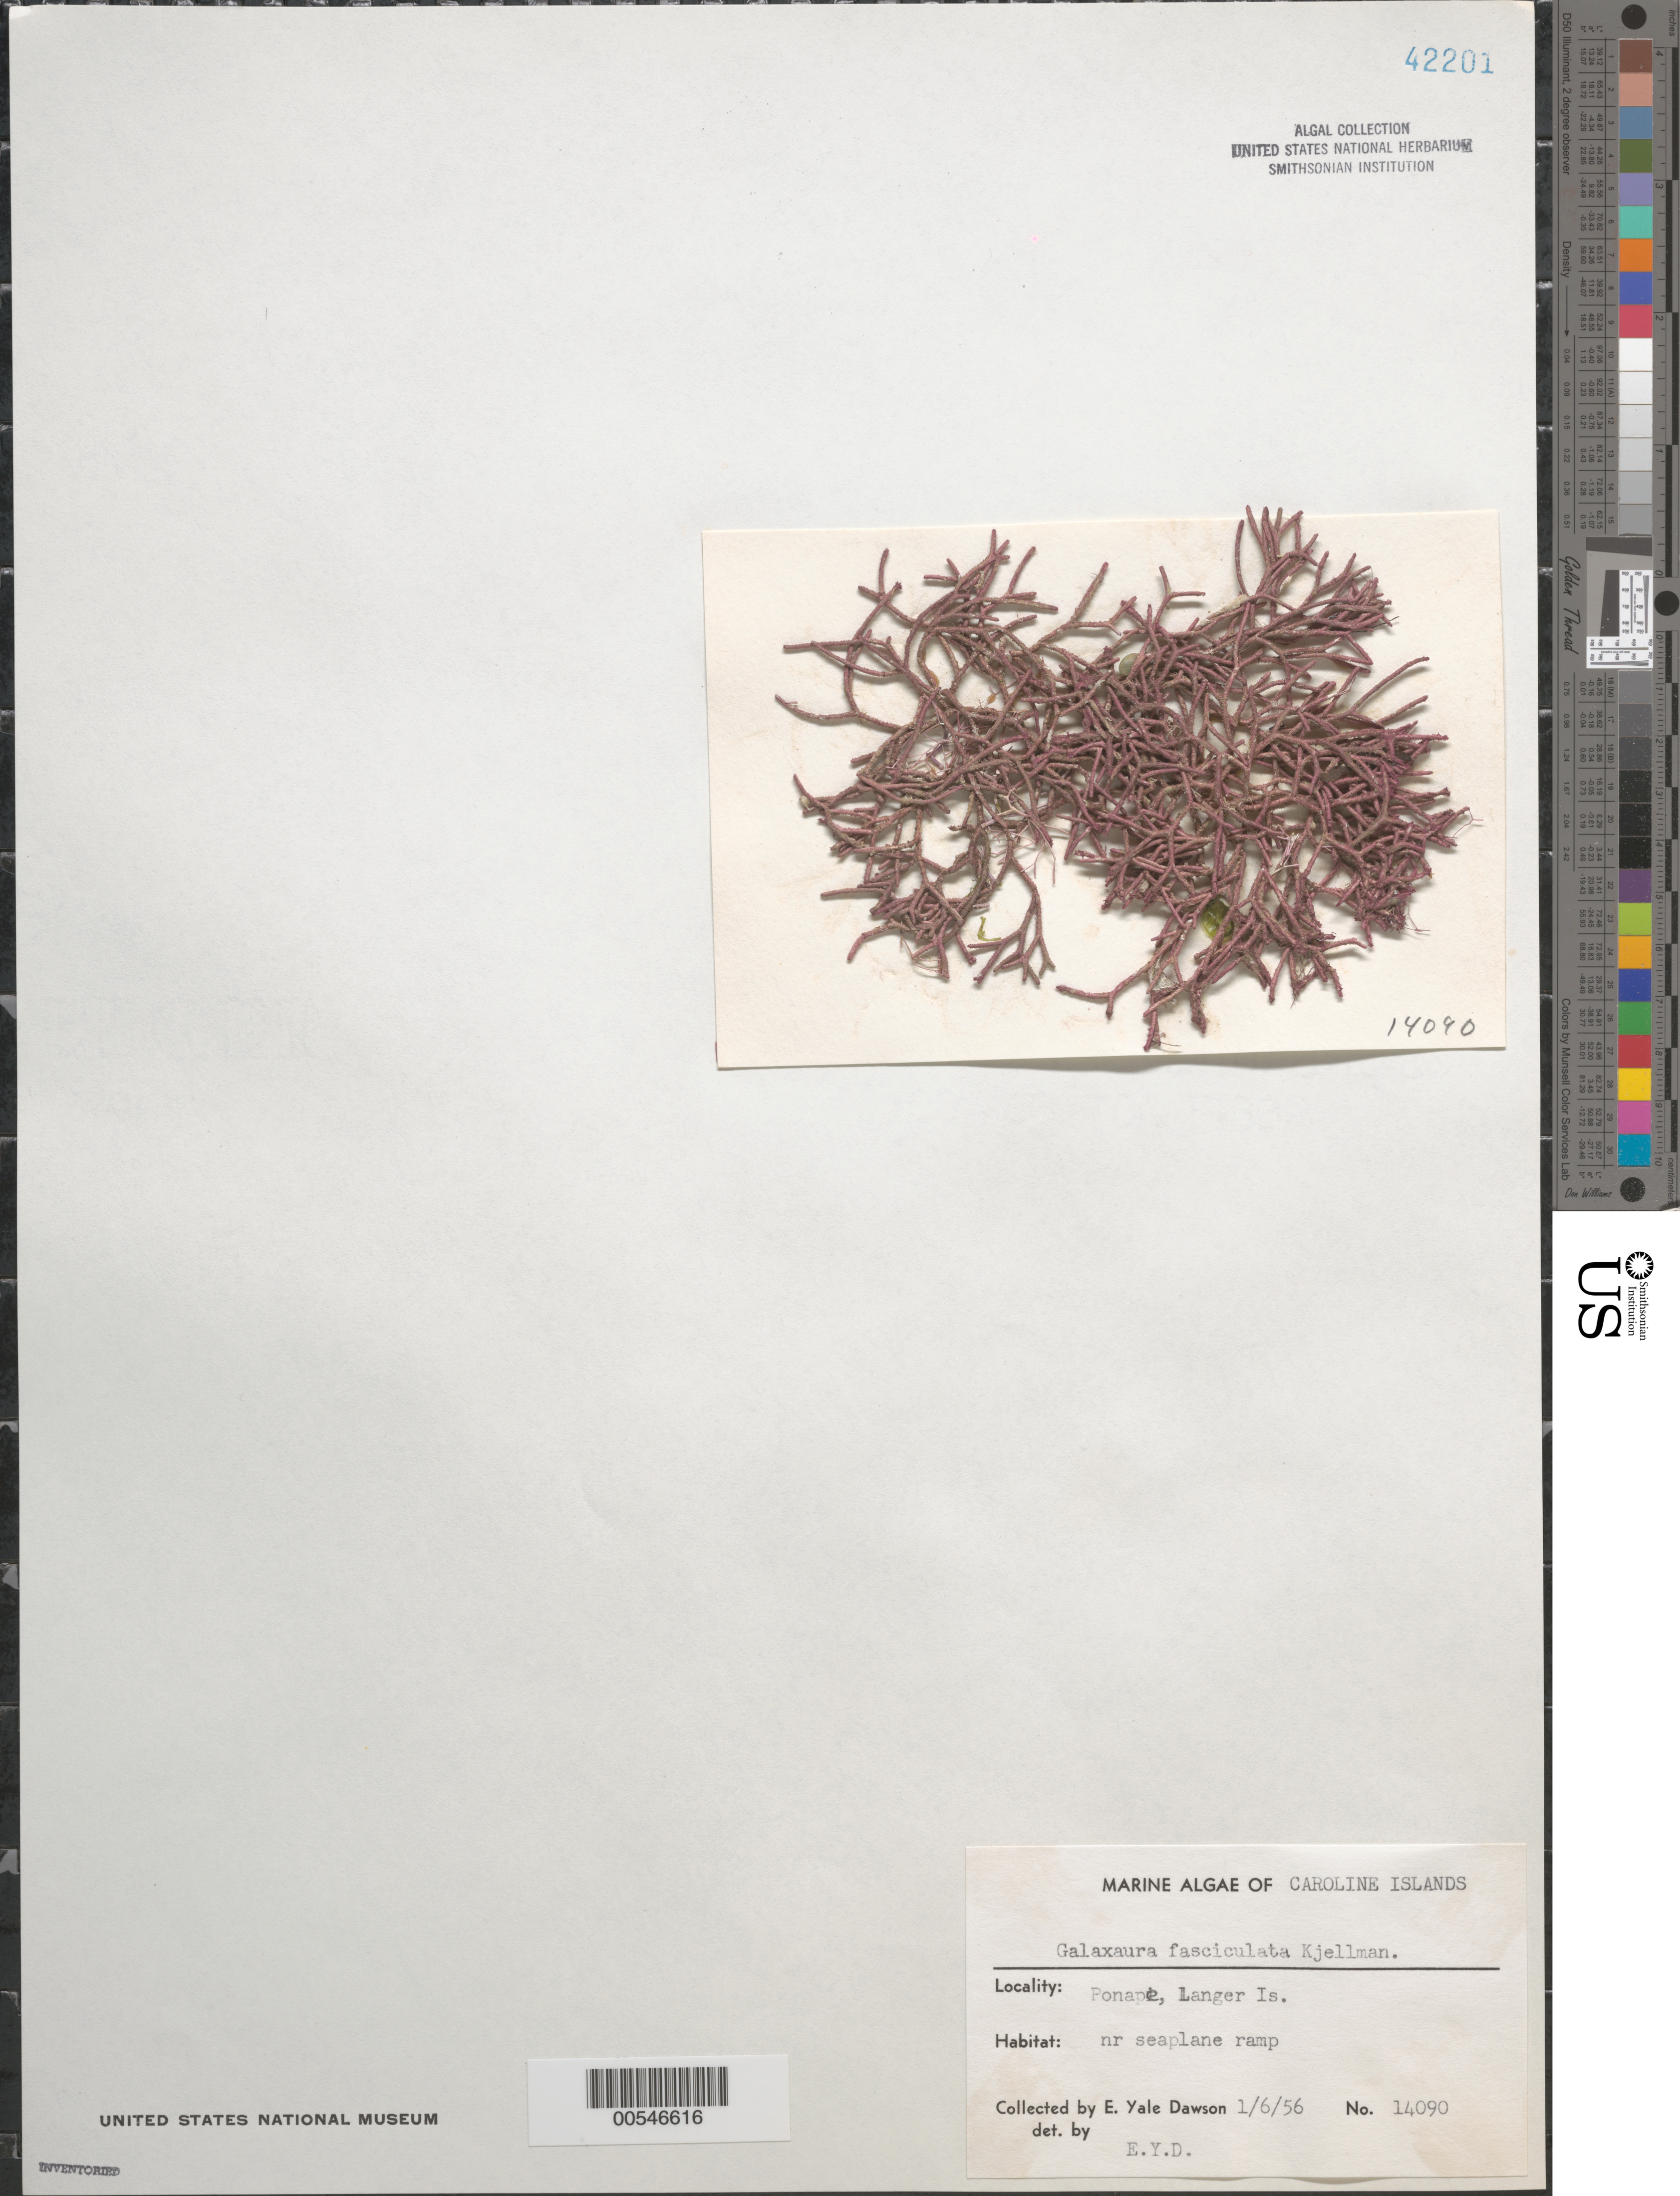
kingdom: Plantae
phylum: Rhodophyta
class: Florideophyceae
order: Nemaliales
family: Galaxauraceae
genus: Galaxaura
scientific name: Galaxaura divaricata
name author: (L.) Huisman & R.A. Towns.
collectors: E. Y. Dawson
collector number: EYD 14090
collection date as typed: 06 Jan 1956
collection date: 1956-01-06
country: Micronesia, Federated States of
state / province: Pohnpei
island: Lenger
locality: Langer [= Lenger I.]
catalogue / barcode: US 42201